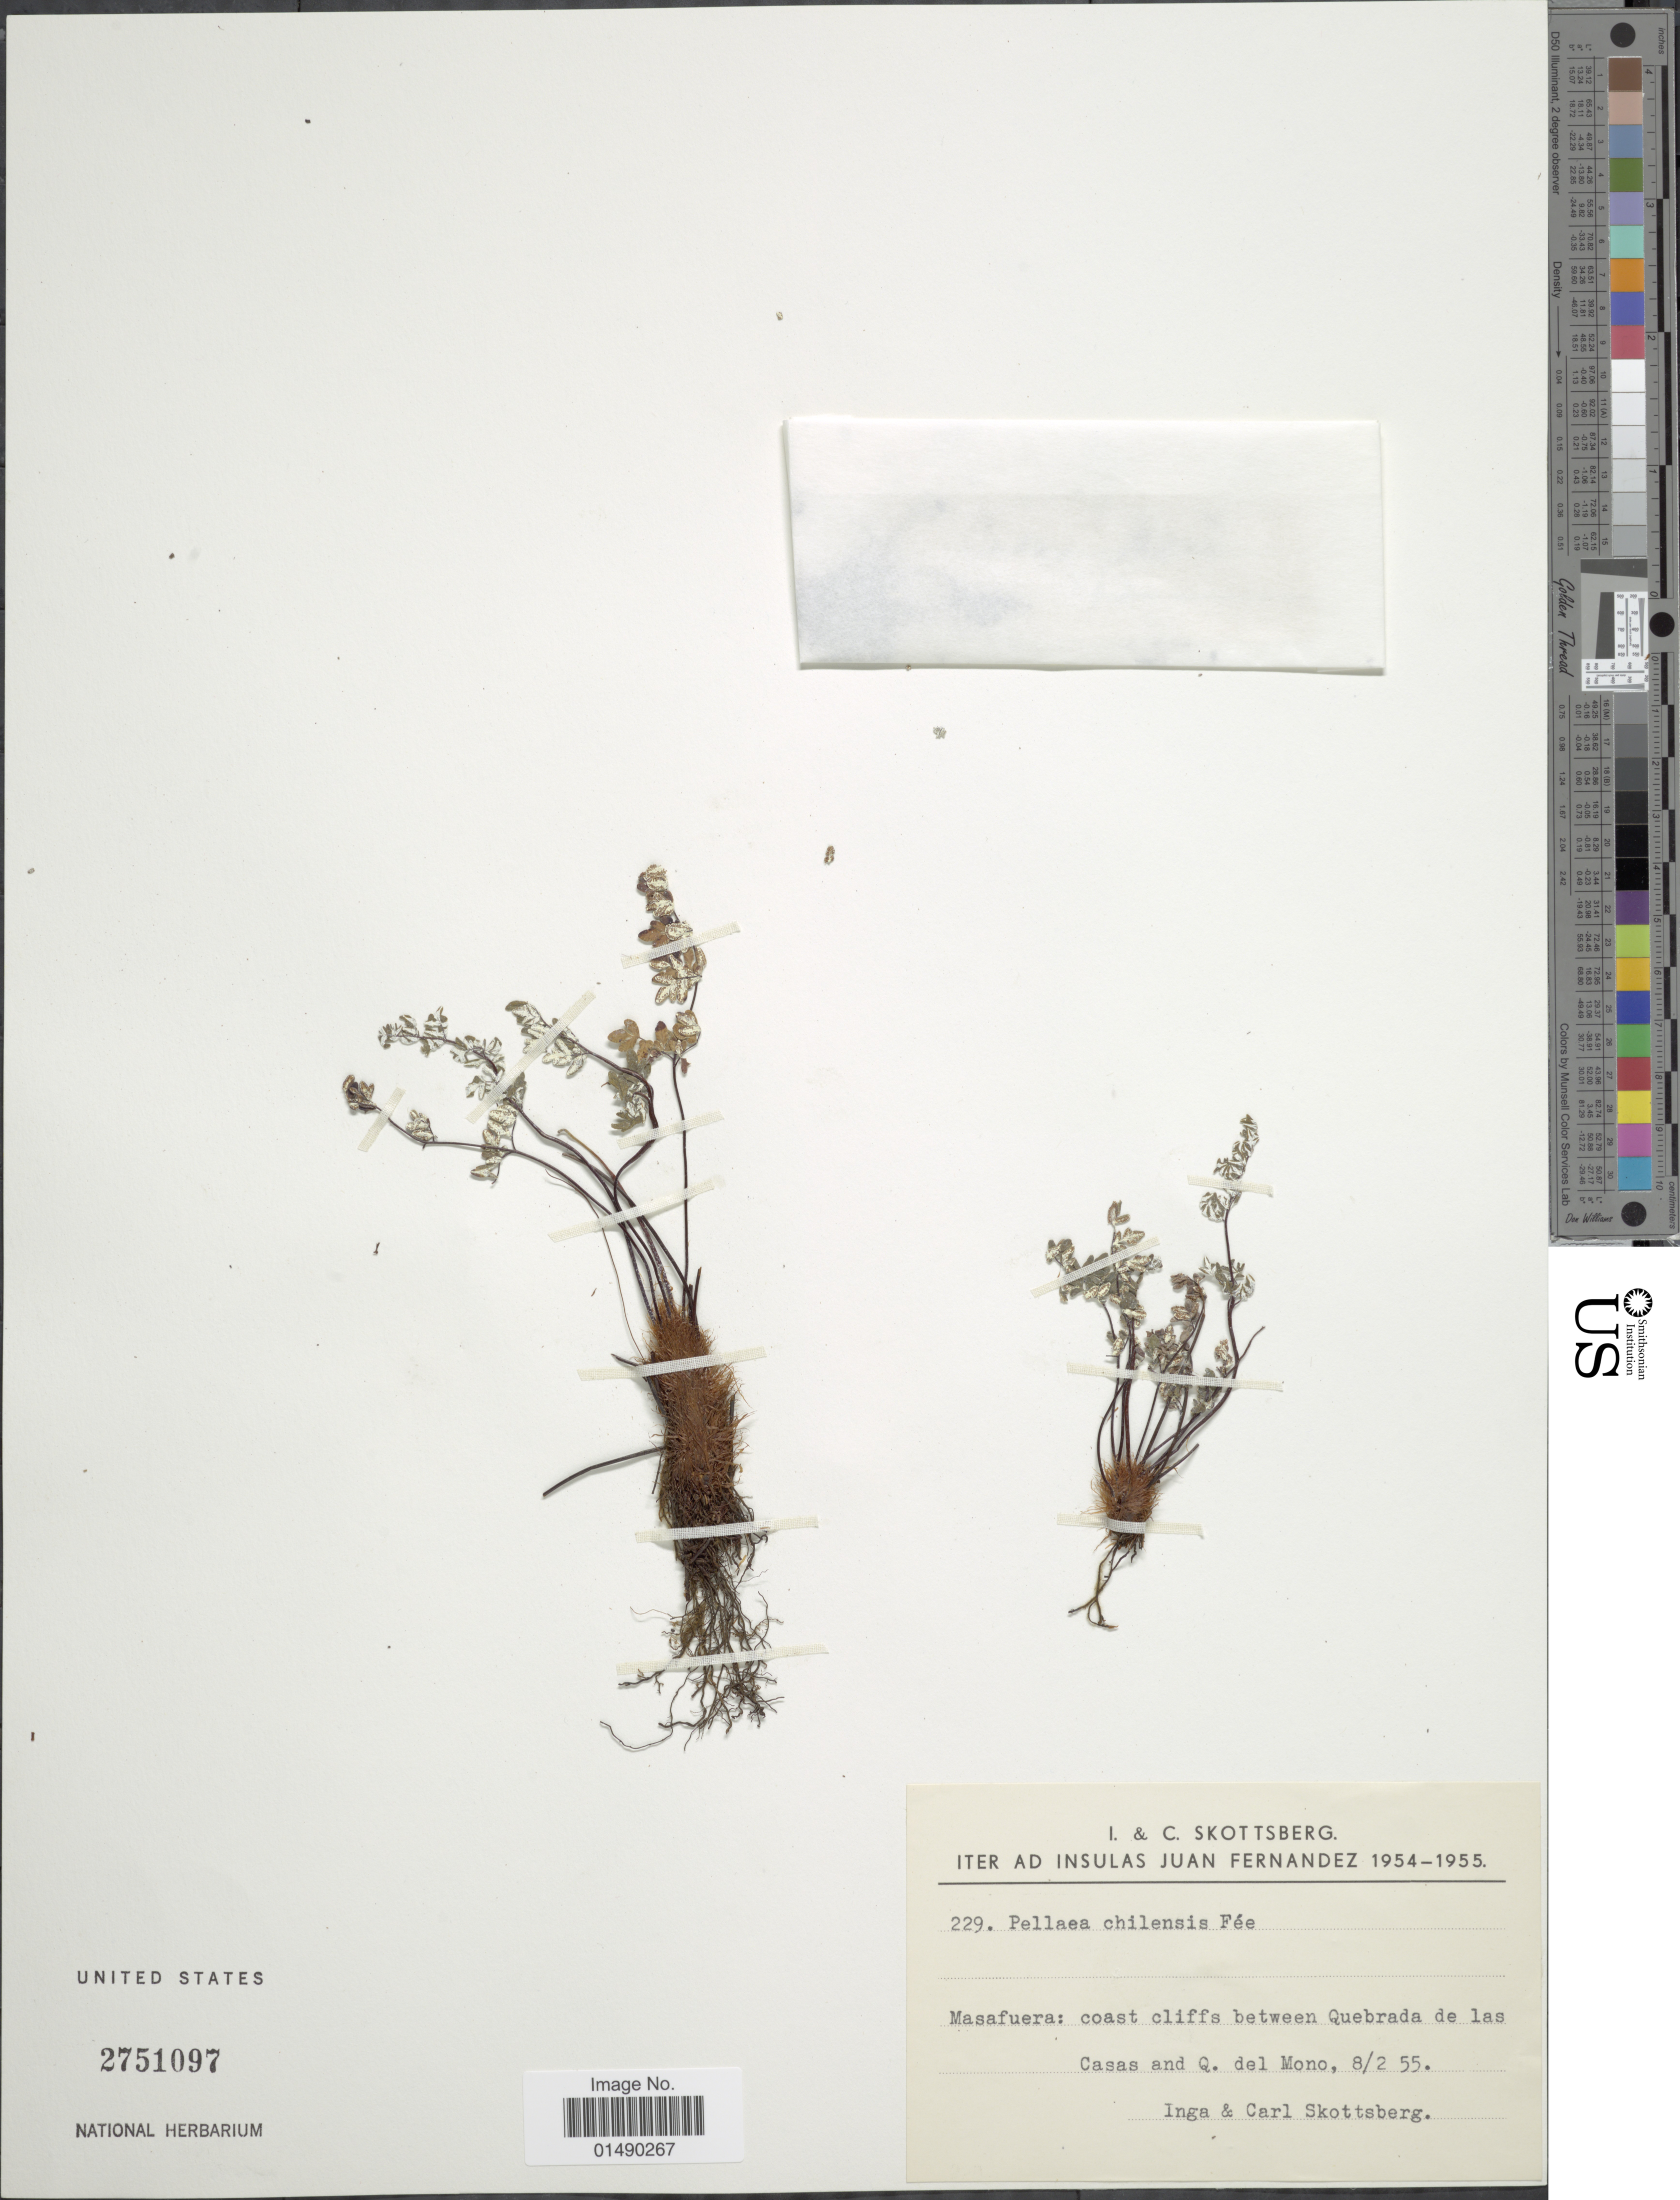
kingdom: Plantae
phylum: Tracheophyta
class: Polypodiopsida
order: Polypodiales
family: Pteridaceae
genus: Argyrochosma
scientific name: Argyrochosma chilensis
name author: (Fée & J. Rémy) Windham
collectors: I. Skottsberg & C. Skottsberg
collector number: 229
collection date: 1955-02-08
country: Chile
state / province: Valparaíso (V)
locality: Iter ad Insulas Juan Fernandez, Masafuera: coast cliffs between Quebrada de las Casas and Q. del Mono.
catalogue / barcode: US 2751097